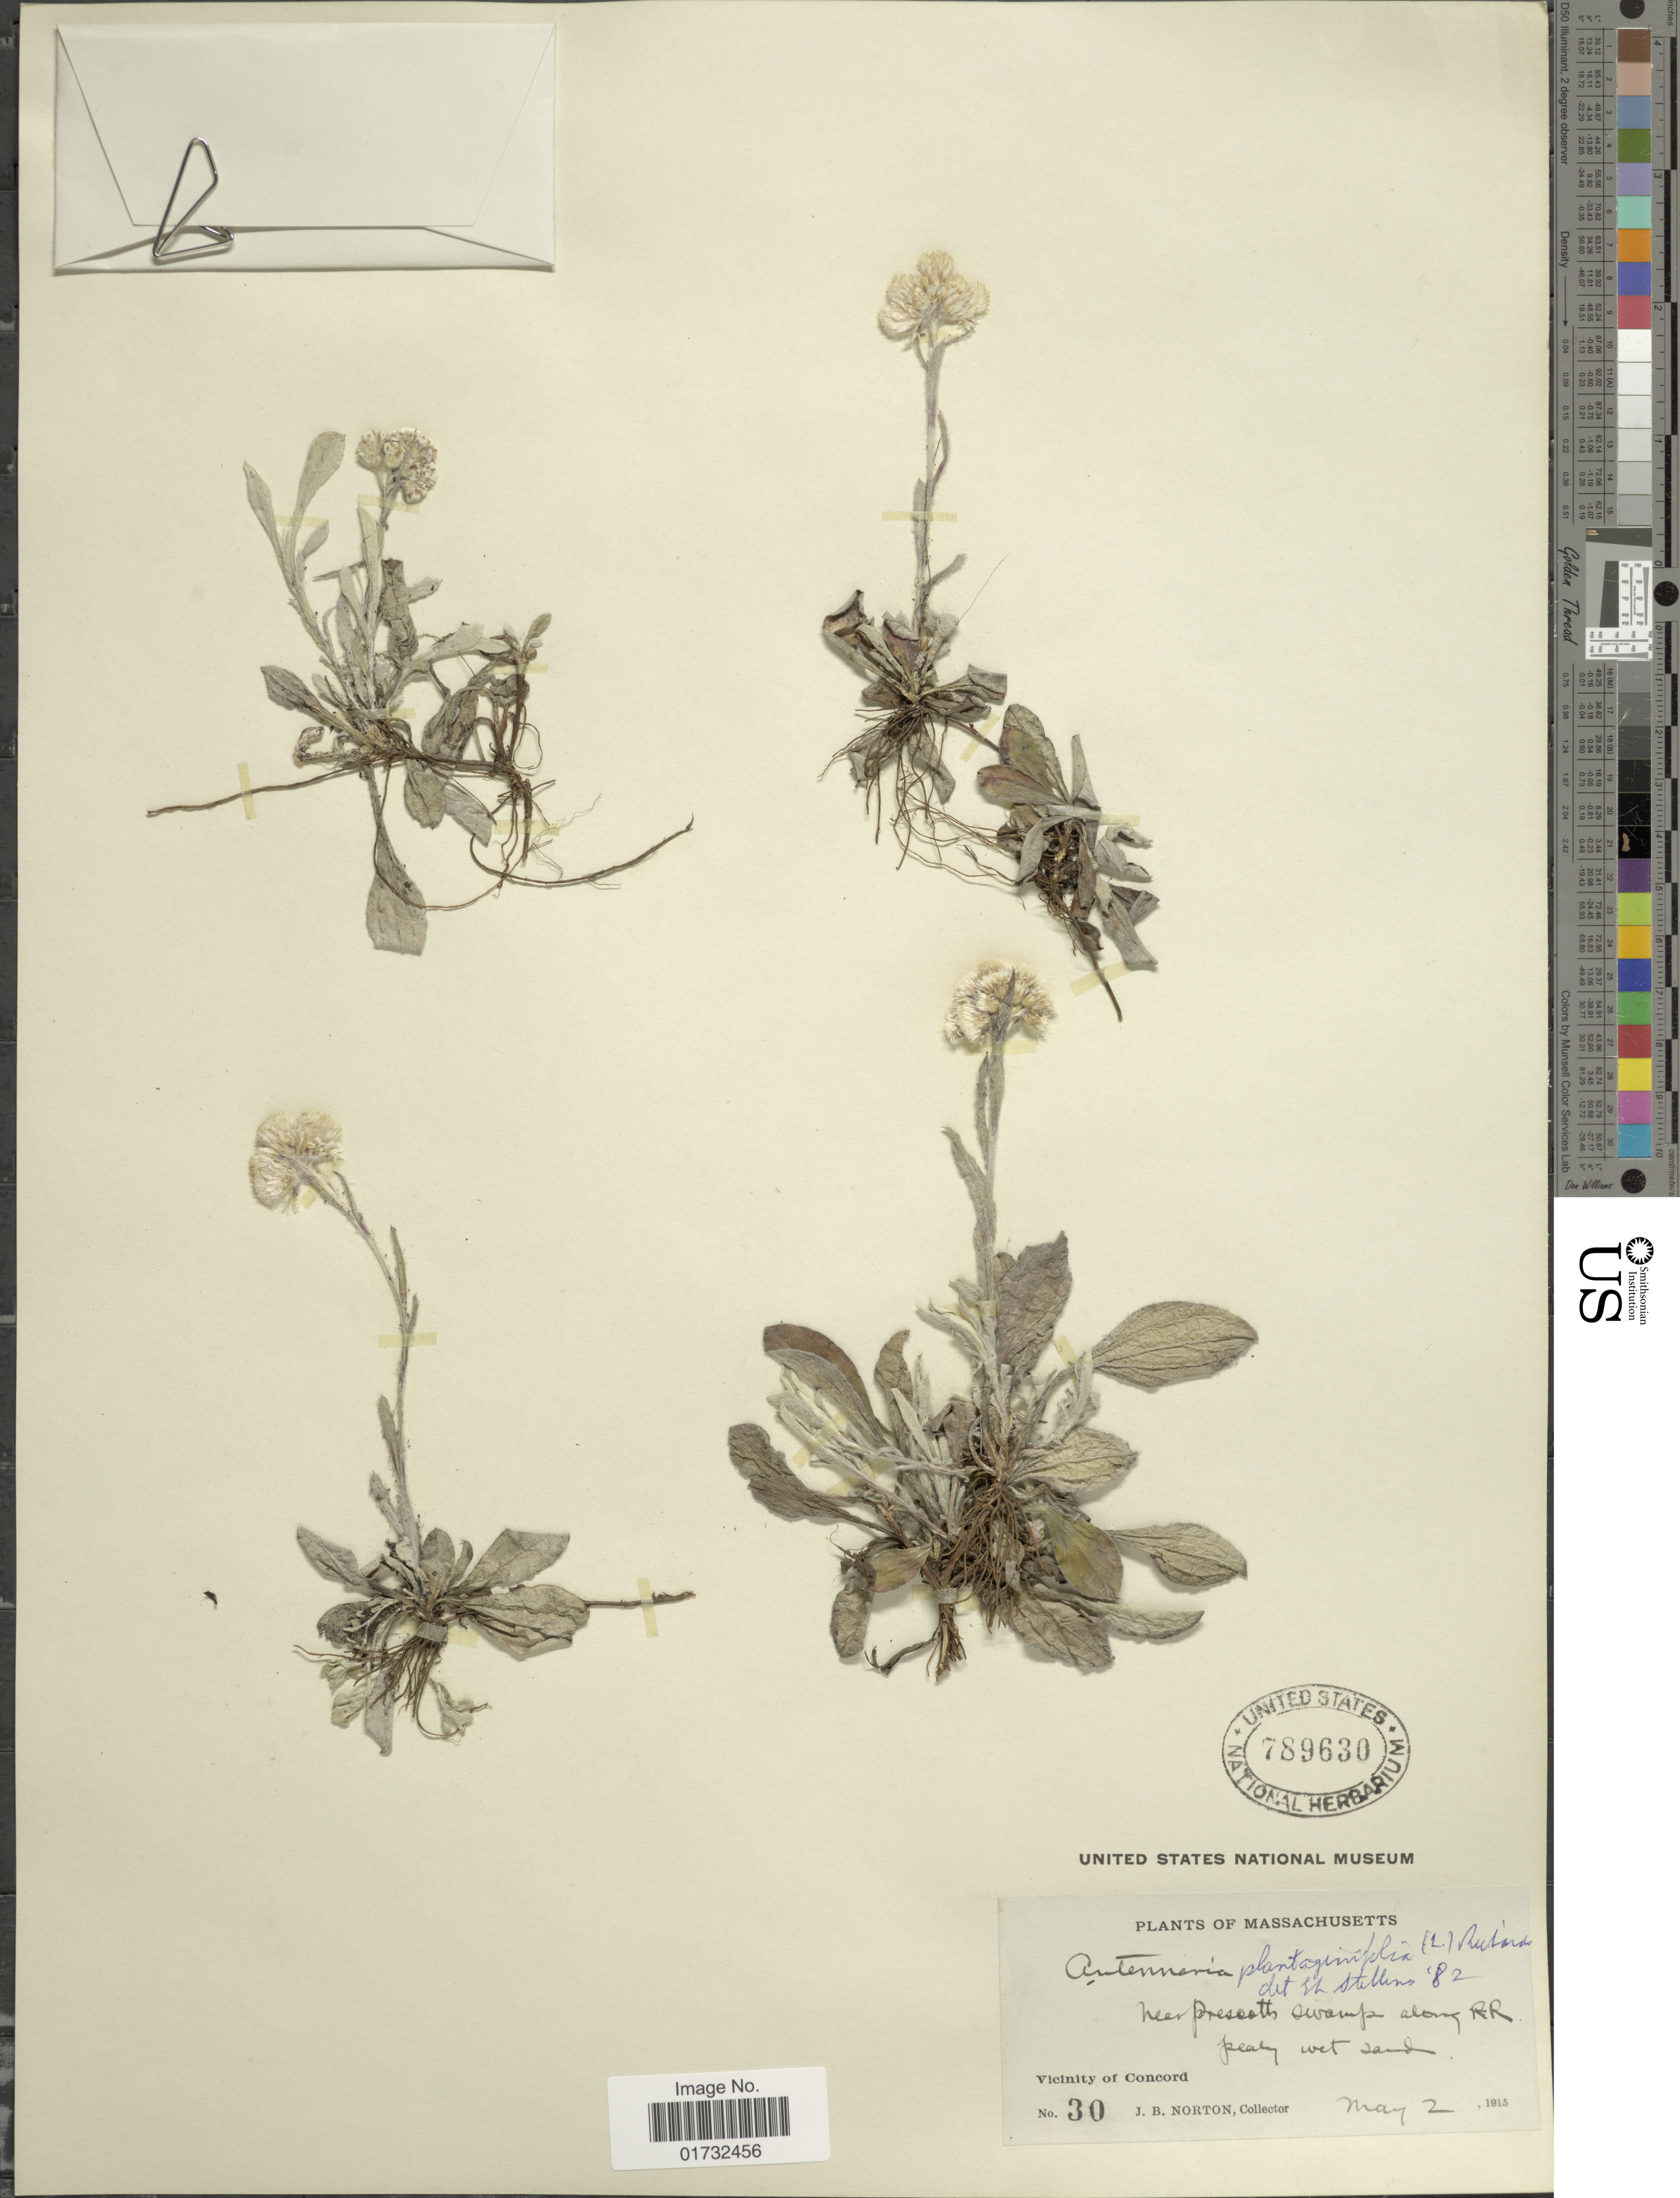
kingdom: Plantae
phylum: Tracheophyta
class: Magnoliopsida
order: Asterales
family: Asteraceae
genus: Antennaria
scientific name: Antennaria plantaginifolia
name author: (L.) Richardson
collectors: J. B. Norton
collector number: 30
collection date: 1915-05-02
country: United States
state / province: Massachusetts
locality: Near Prescotts swamp along RR peaky wet sand. Vicinity of Concord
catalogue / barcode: US 789630